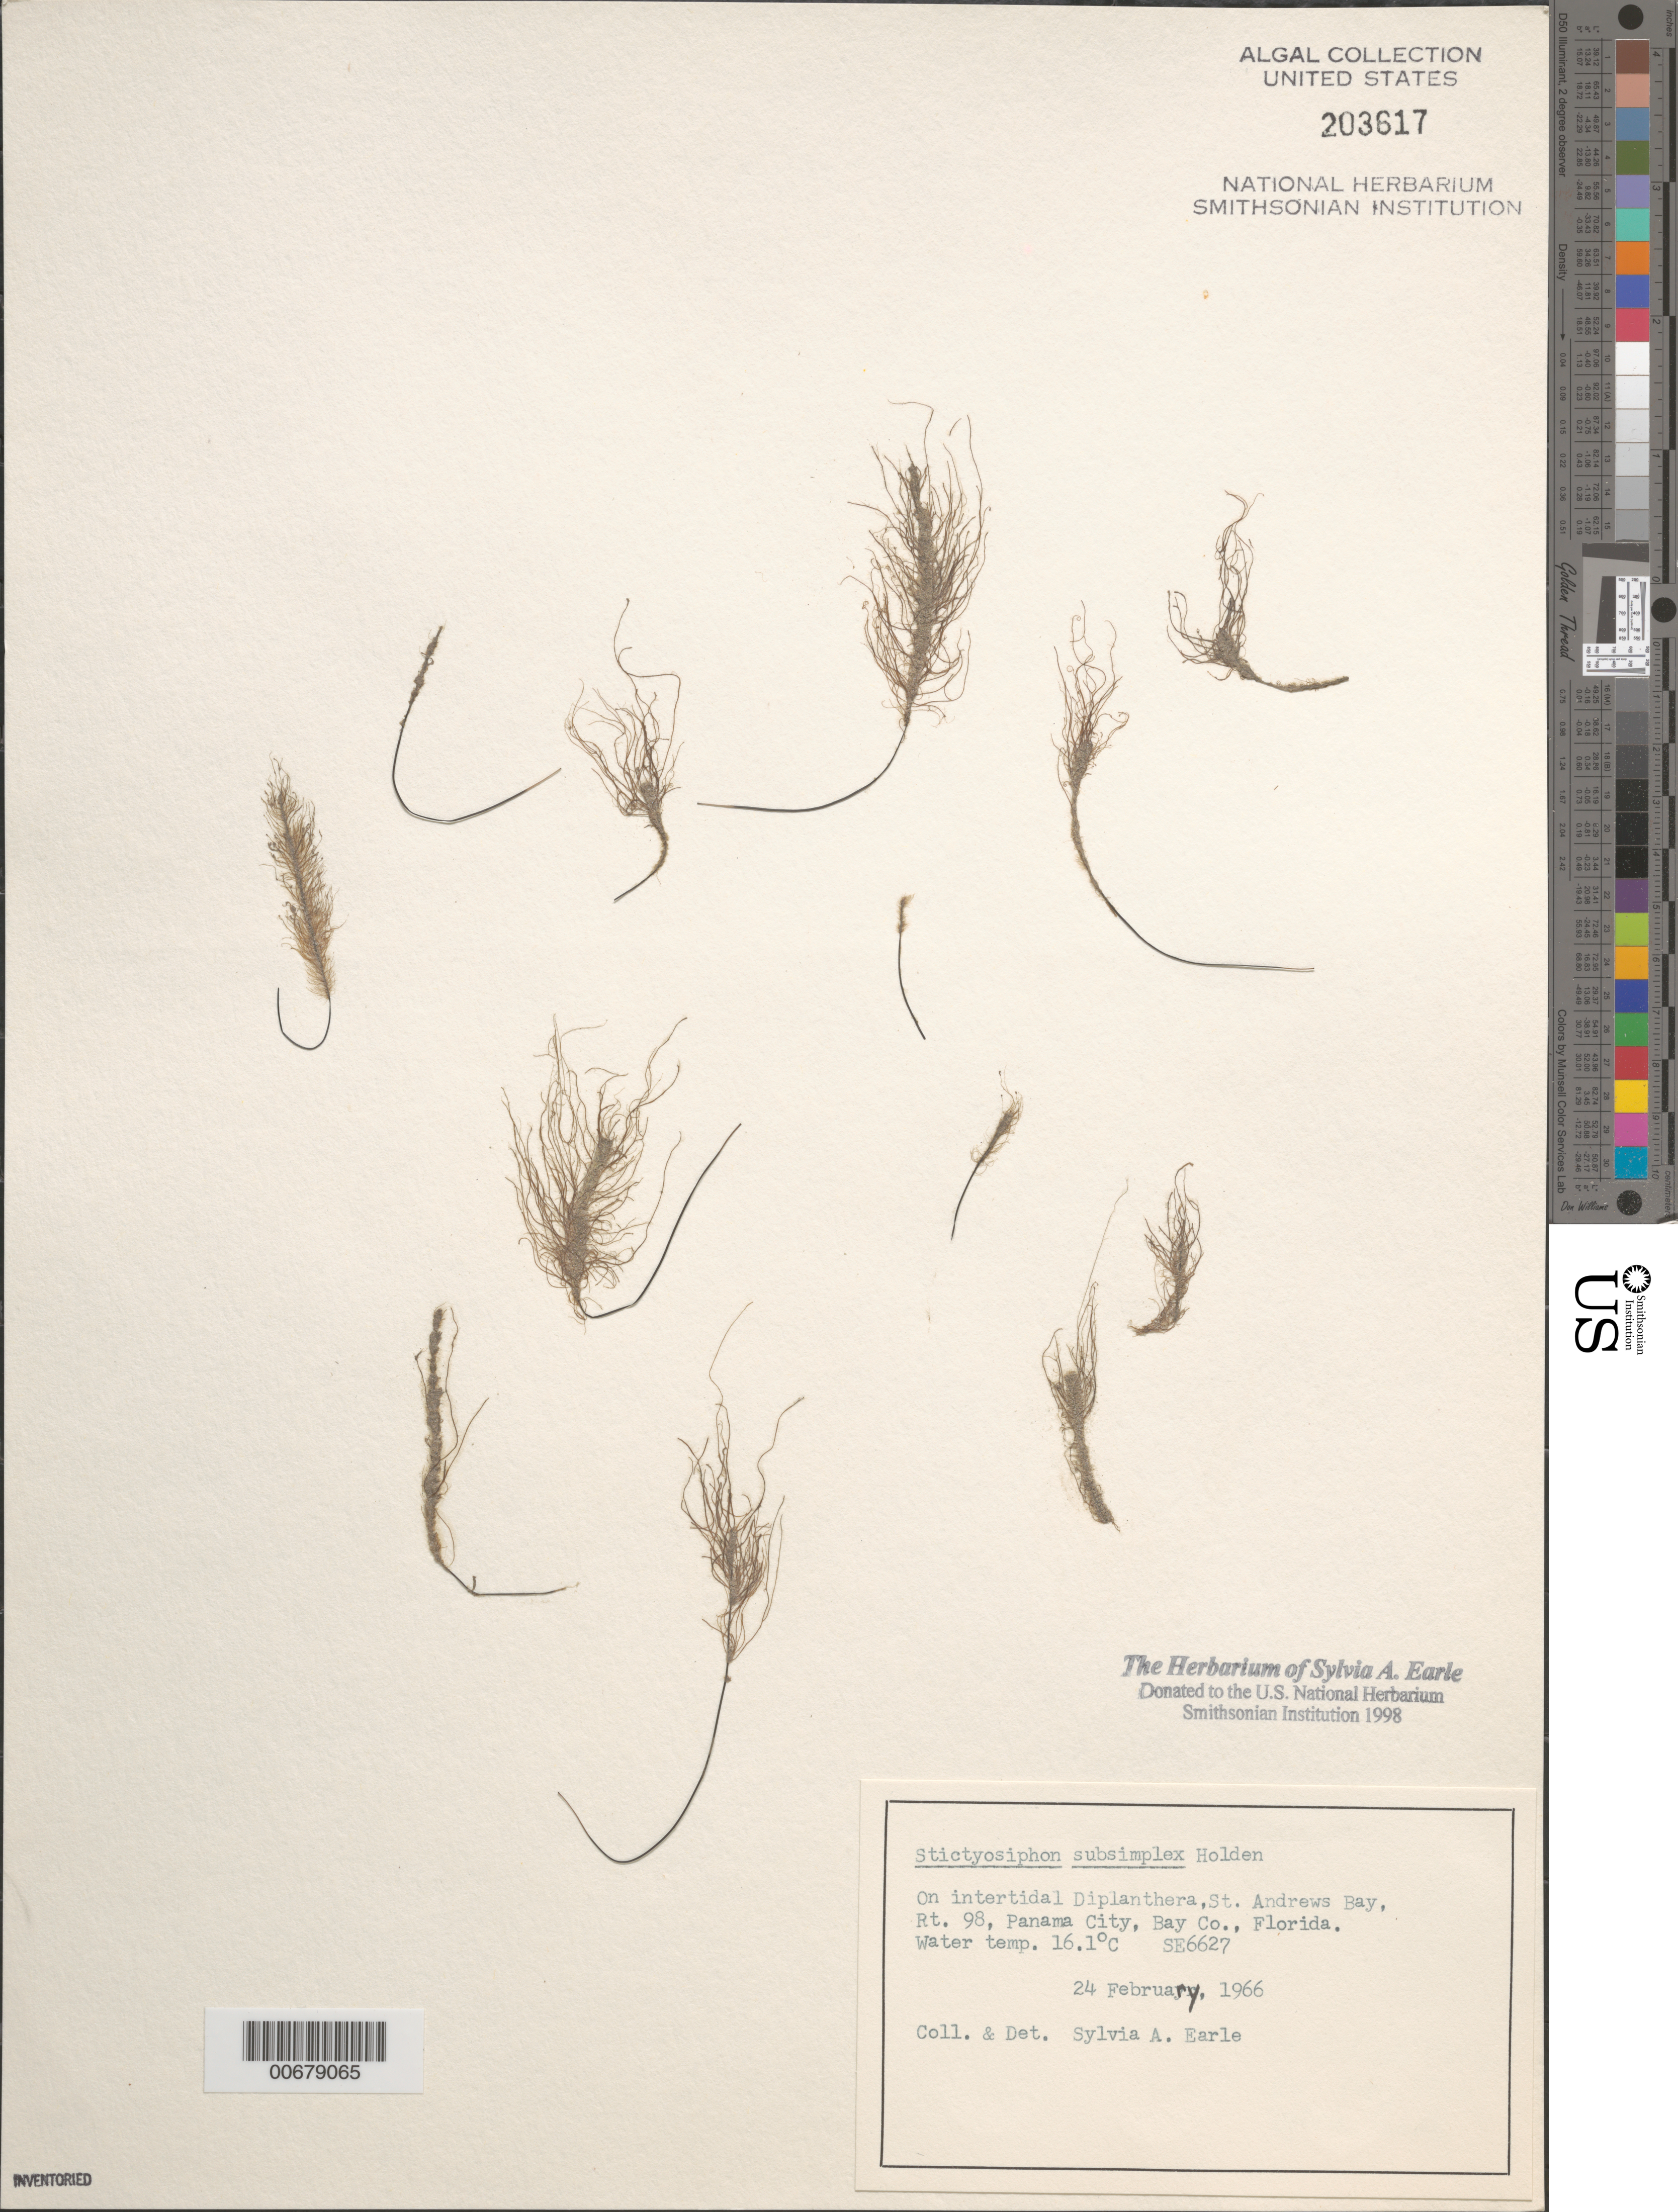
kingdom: Chromista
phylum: Ochrophyta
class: Phaeophyceae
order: Ectocarpales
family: Chordariaceae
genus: Stictyosiphon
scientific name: Stictyosiphon subsimplex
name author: I. Holden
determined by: Earle, S. A.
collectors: S. A. Earle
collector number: SE 6627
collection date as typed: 24 Feb 1966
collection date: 1966-02-24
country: United States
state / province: Florida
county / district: Bay County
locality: St. Andrews Bay, Panama City, US Route 98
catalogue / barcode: US 203617